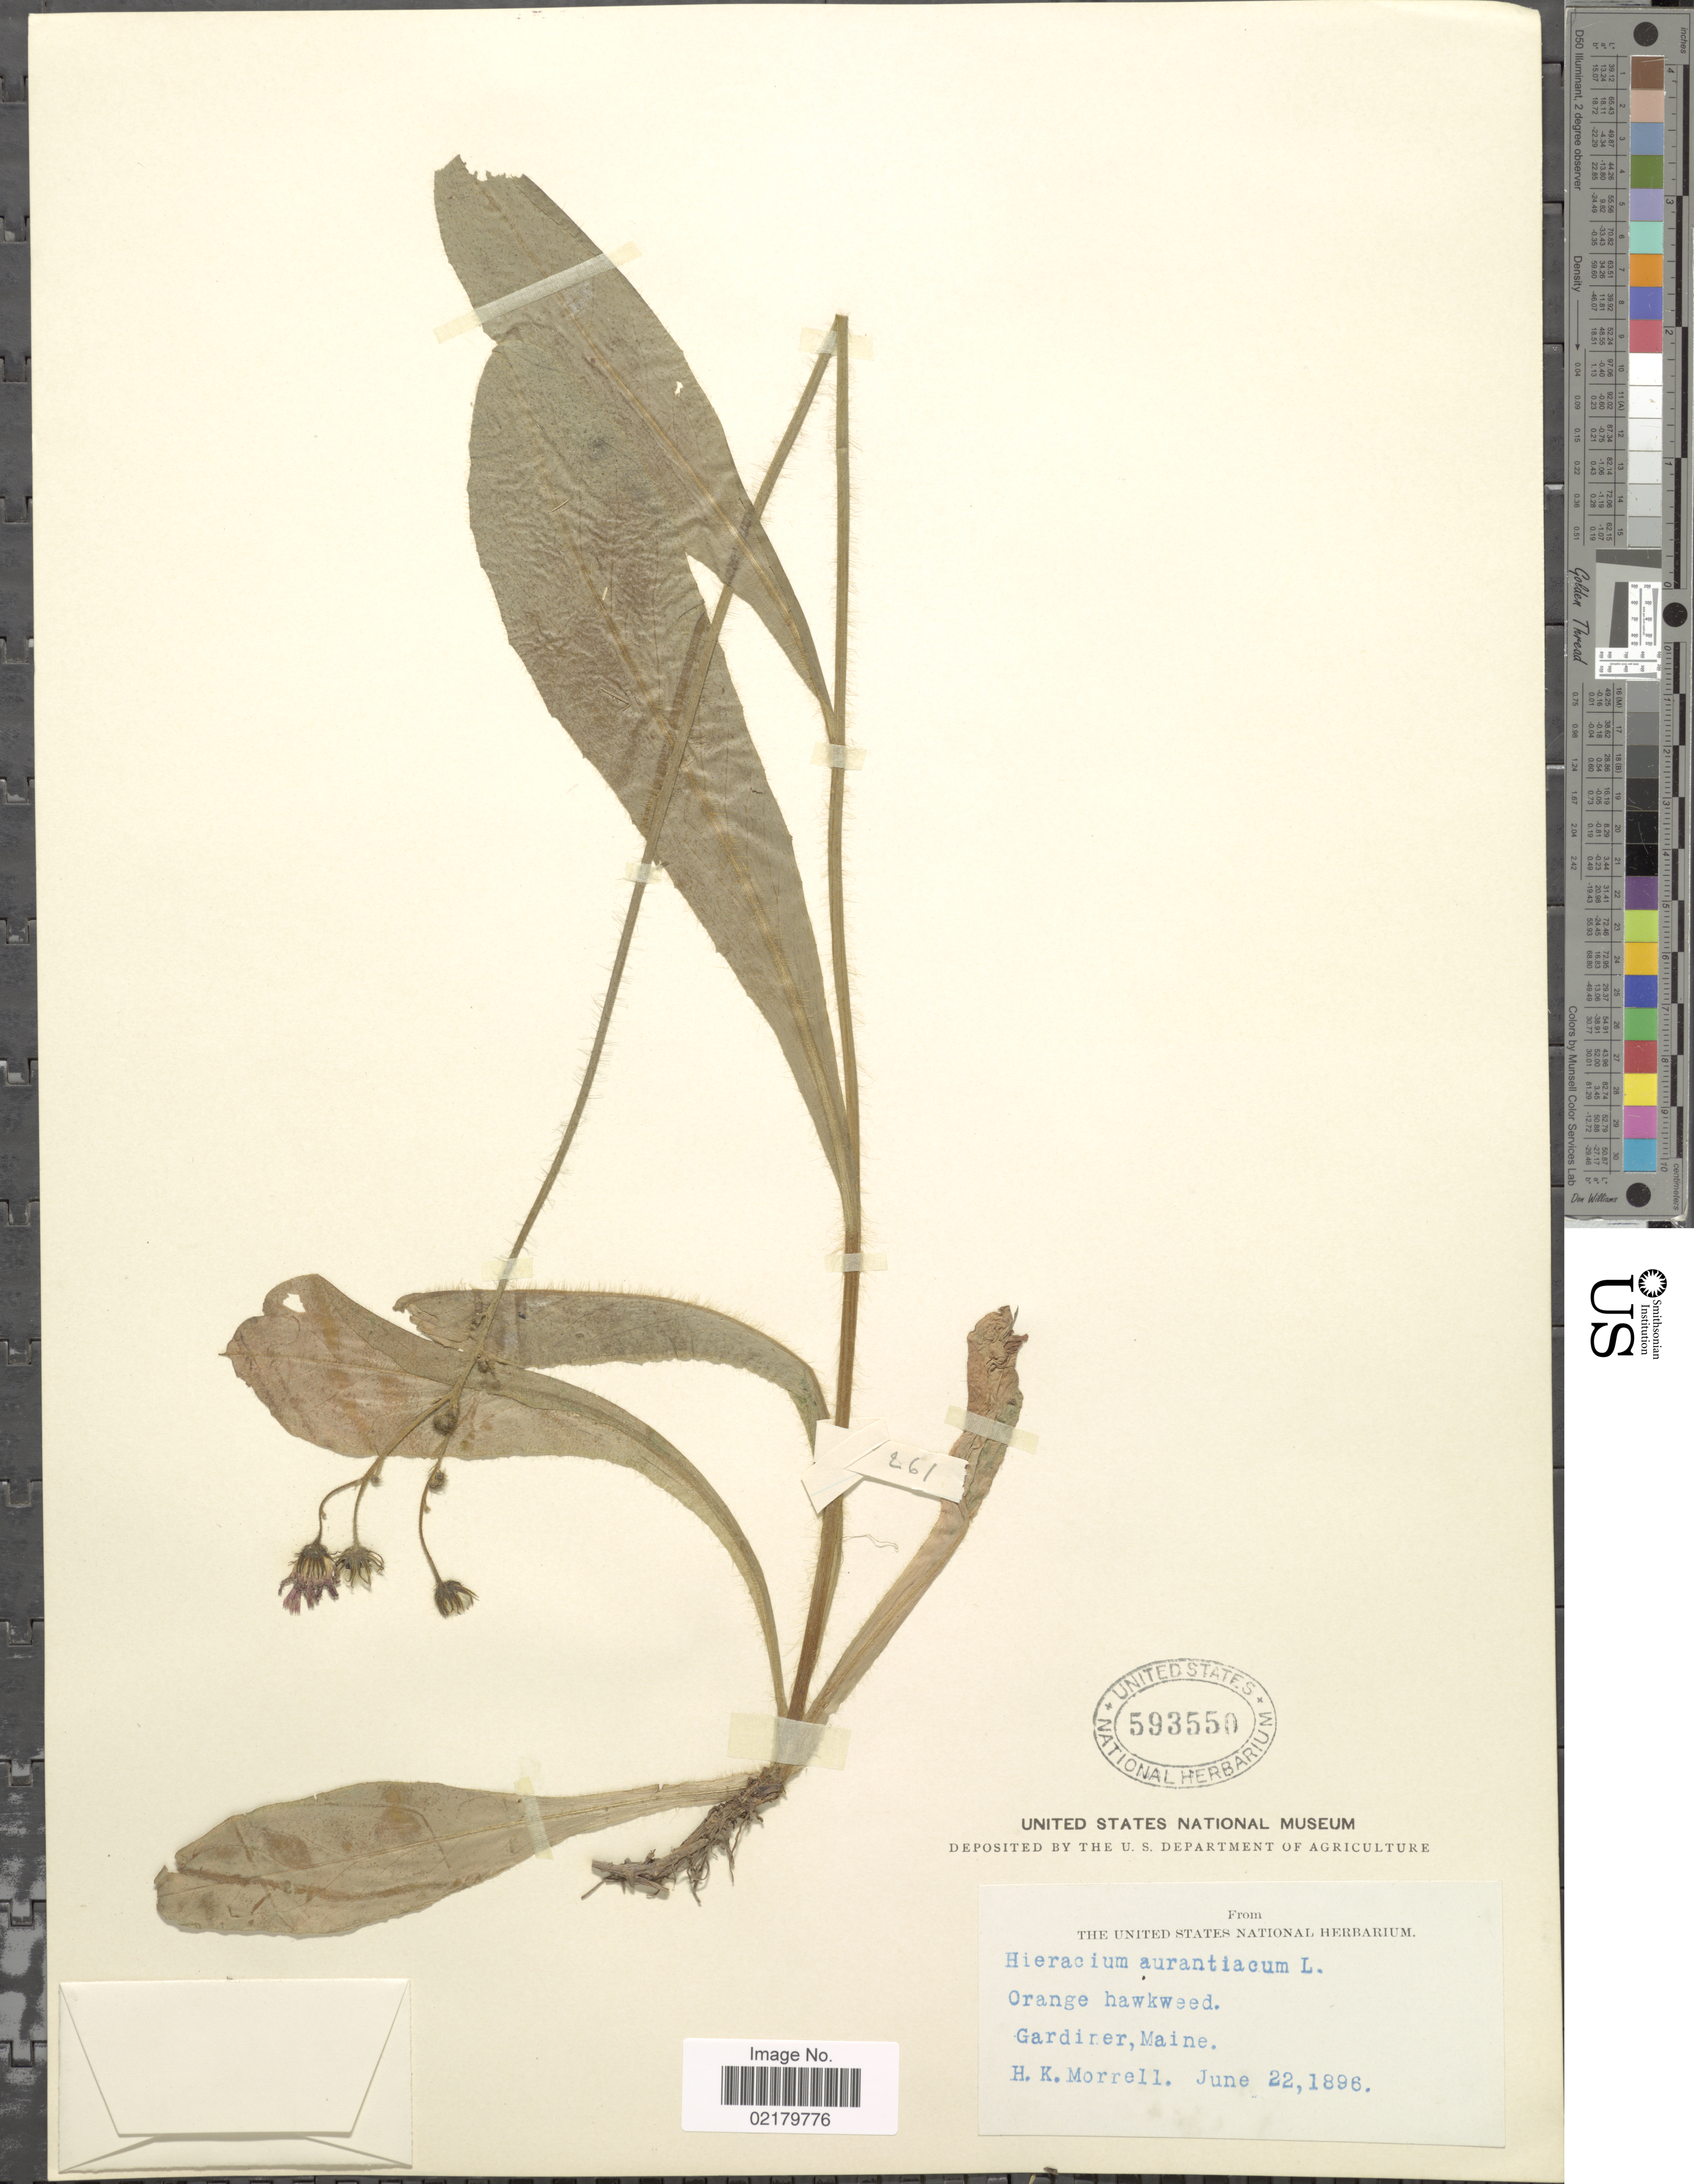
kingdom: Plantae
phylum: Tracheophyta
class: Magnoliopsida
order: Asterales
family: Asteraceae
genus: Pilosella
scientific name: Pilosella aurantiaca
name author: (L.) F.W. Schultz & Sch. Bip.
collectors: H. Morrell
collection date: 1896-06-22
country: United States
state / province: Maine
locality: Orange hawkweed. Gardiner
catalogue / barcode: US 593550